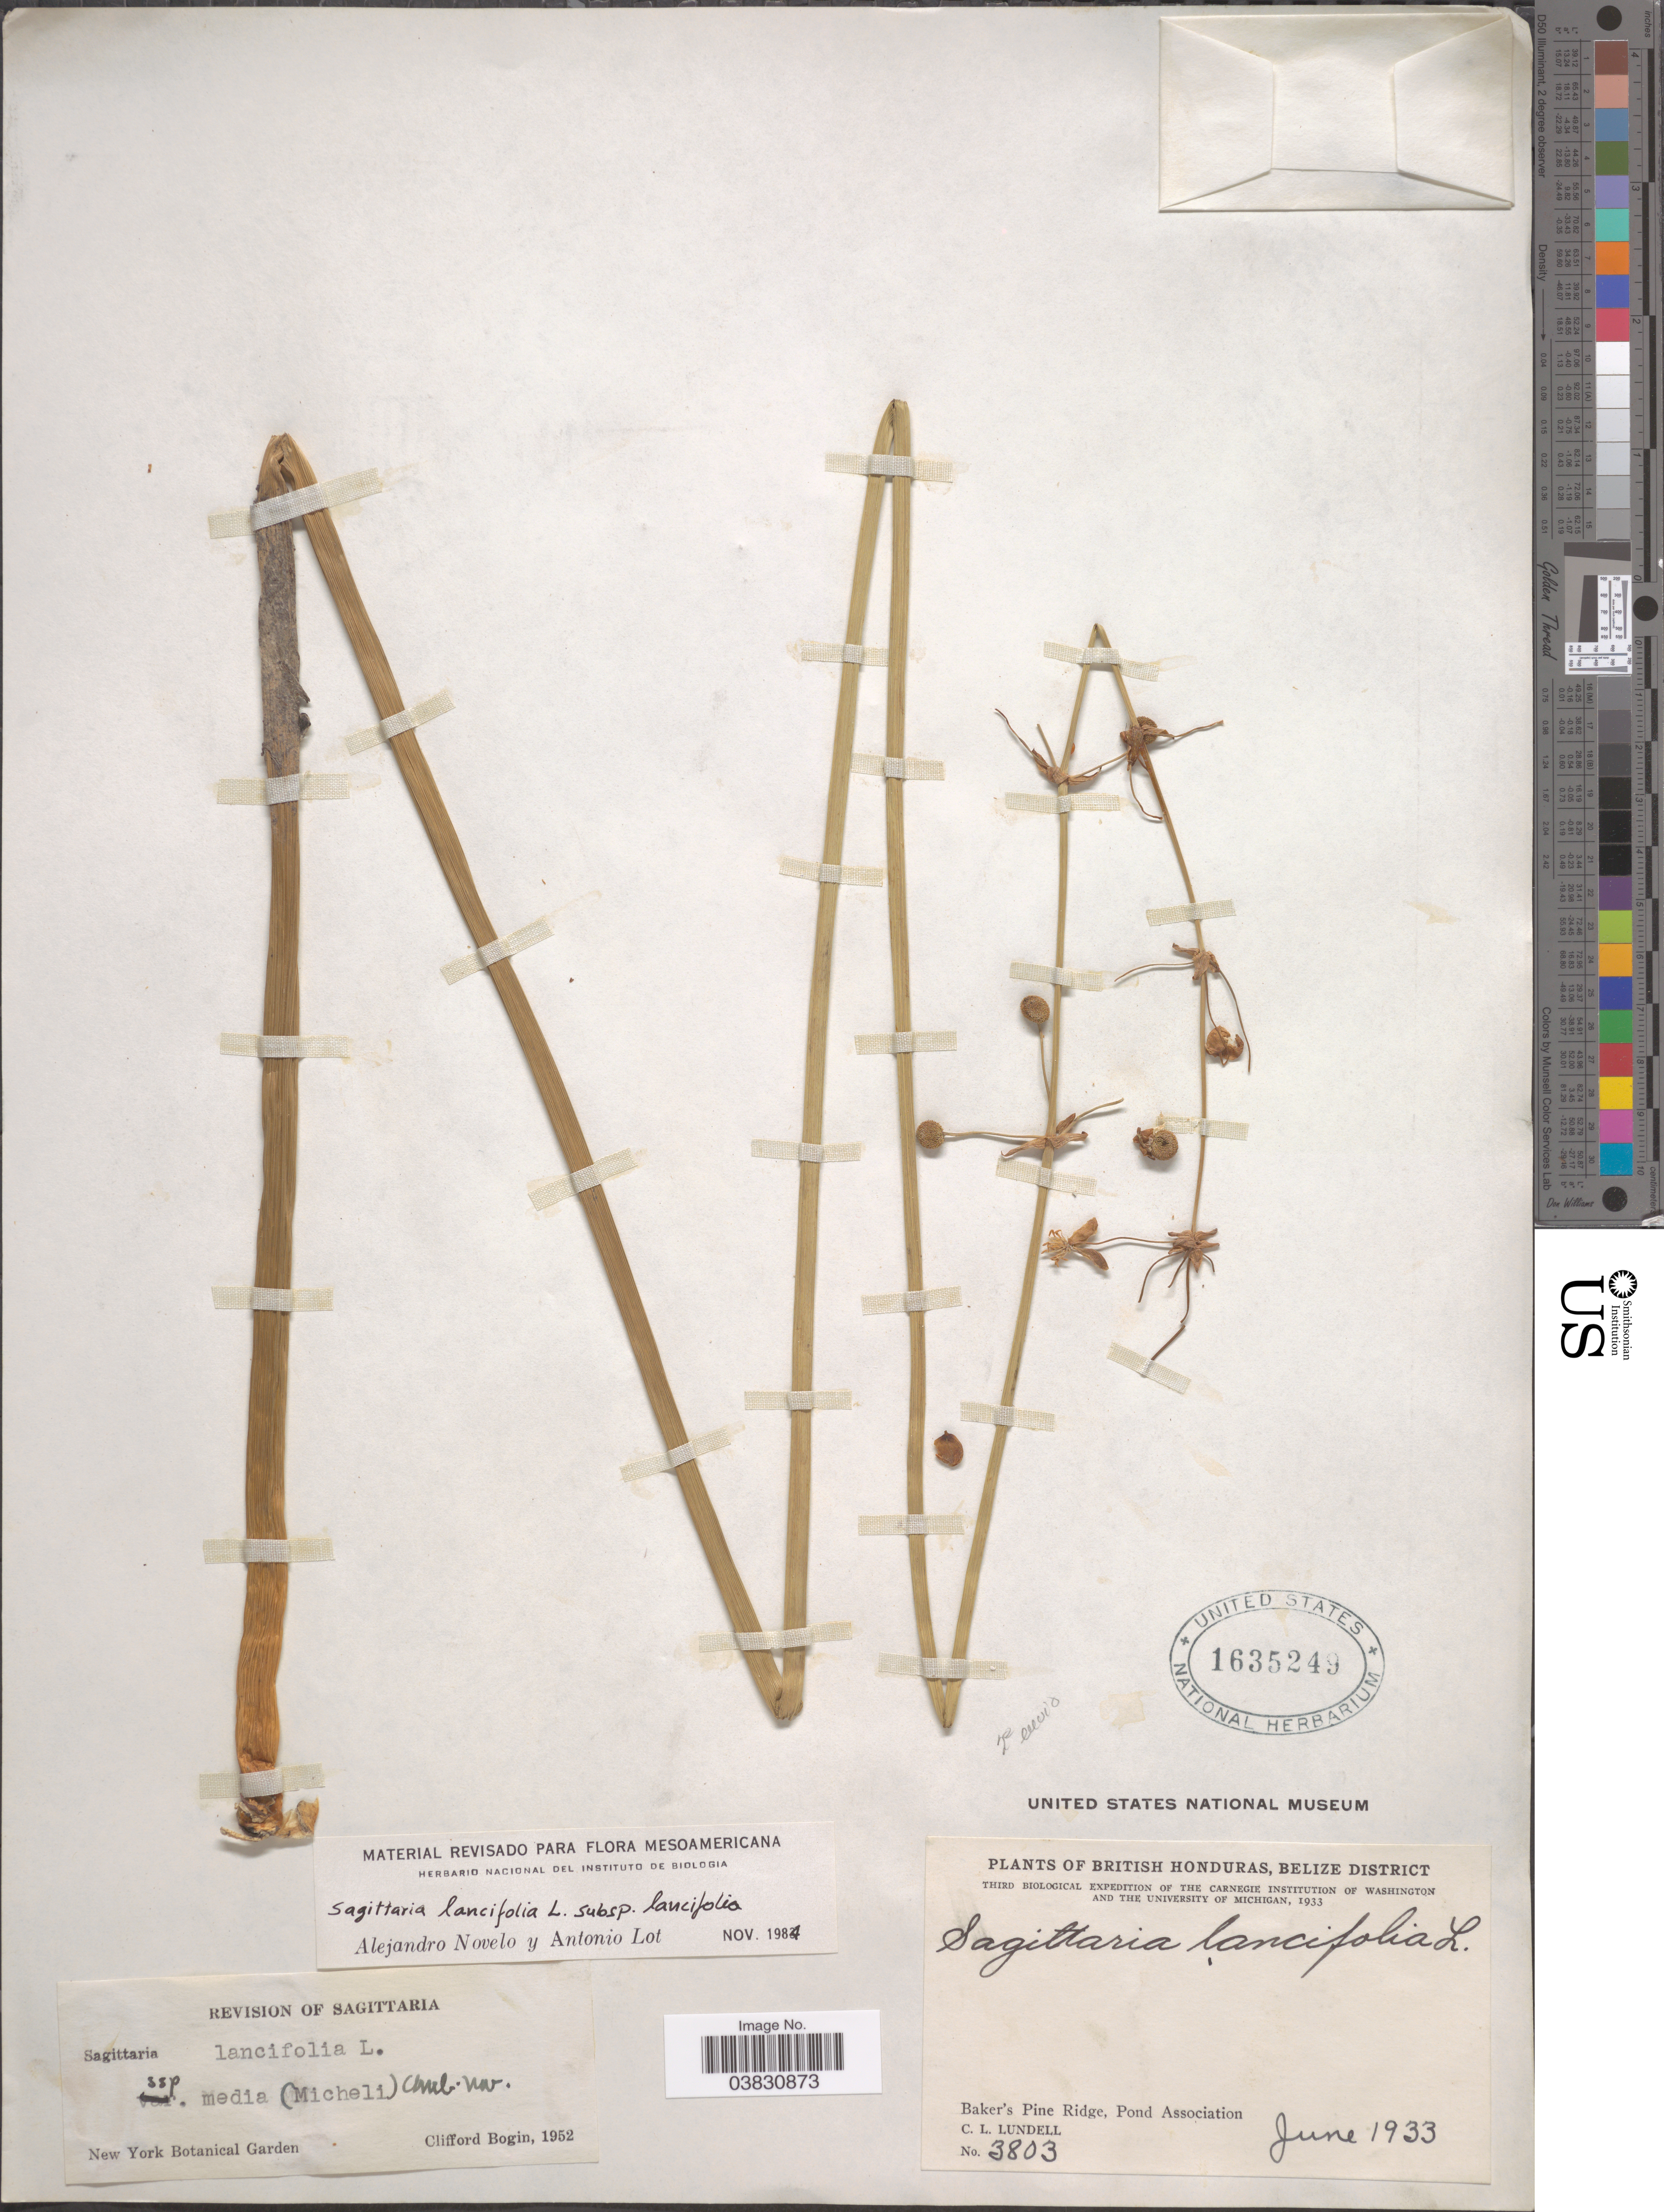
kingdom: Plantae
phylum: Tracheophyta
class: Liliopsida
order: Alismatales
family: Alismataceae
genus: Sagittaria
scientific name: Sagittaria lancifolia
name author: L.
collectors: C. L. Lundell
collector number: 3803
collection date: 1933-06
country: Belize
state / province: Belize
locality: British Honduras, Belize District. Baker's Pine Ridge, Pond Association.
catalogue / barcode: US 1635249